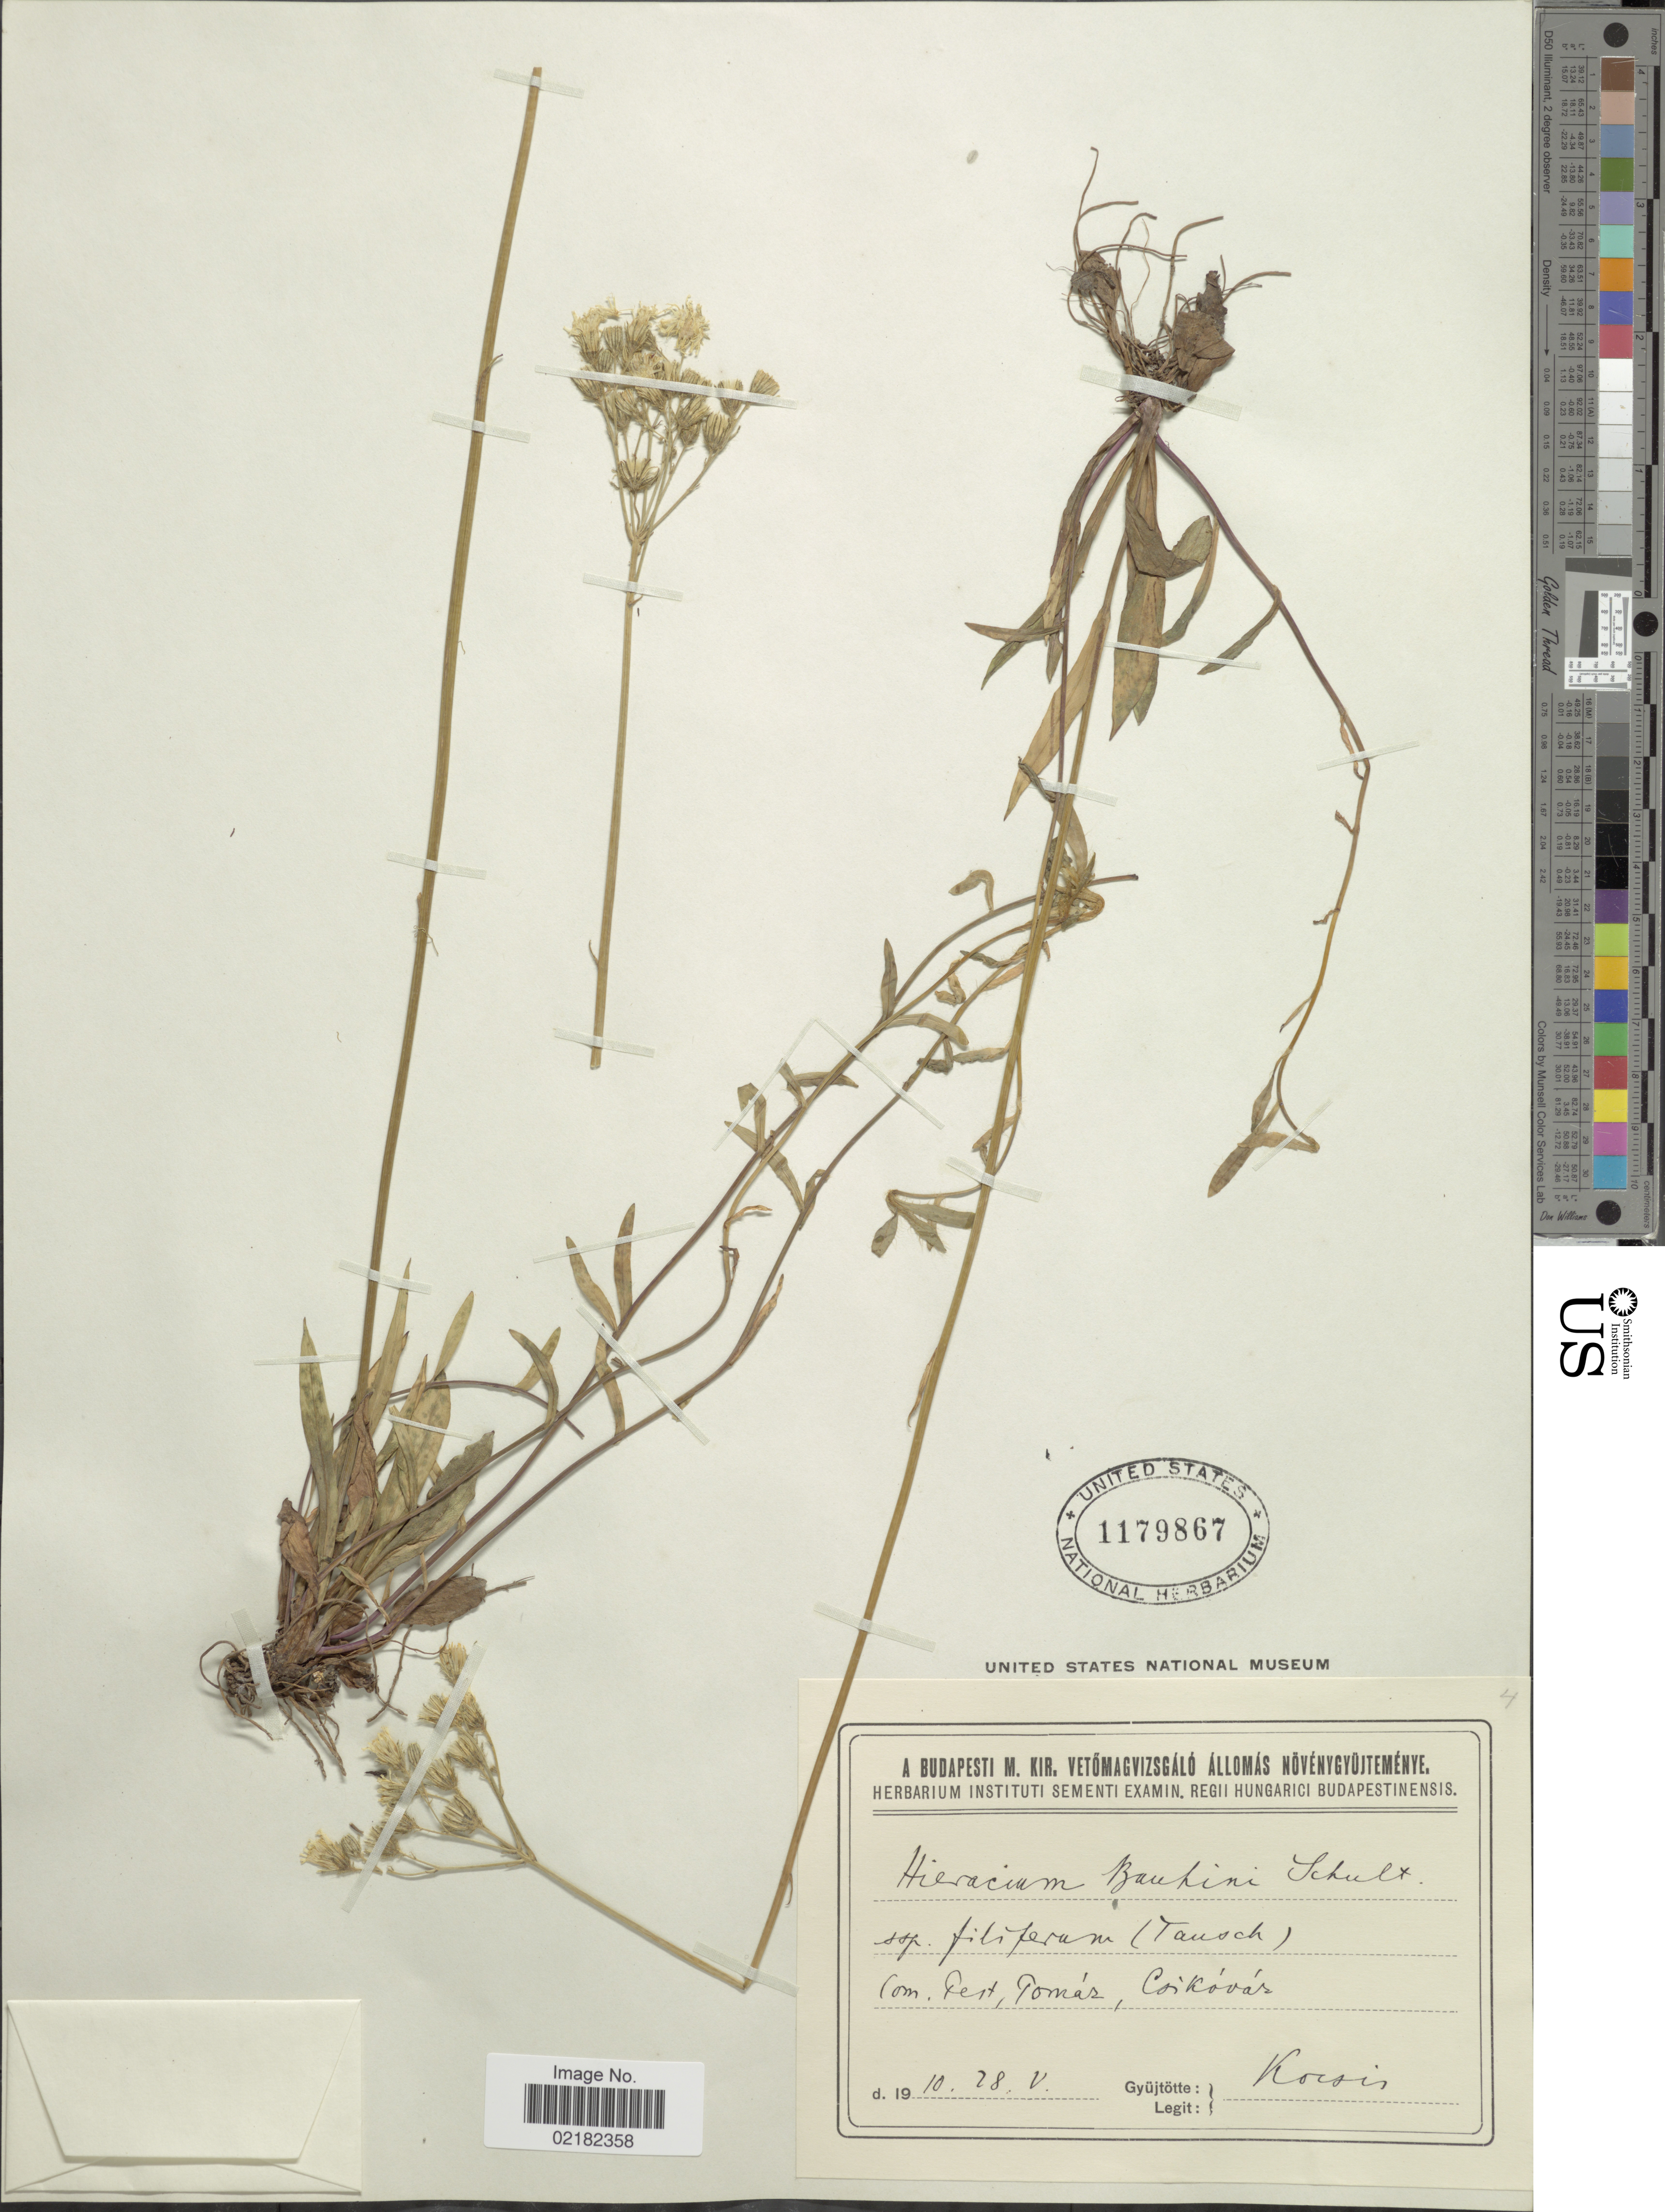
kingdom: Plantae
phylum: Tracheophyta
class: Magnoliopsida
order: Asterales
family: Asteraceae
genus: Hieracium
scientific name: Hieracium bauhini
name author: Schult.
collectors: Kocsis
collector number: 4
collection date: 1910-05-28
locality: Com. Pest, Tomaz, Csikovar. [interpreted]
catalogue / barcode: US 1179867